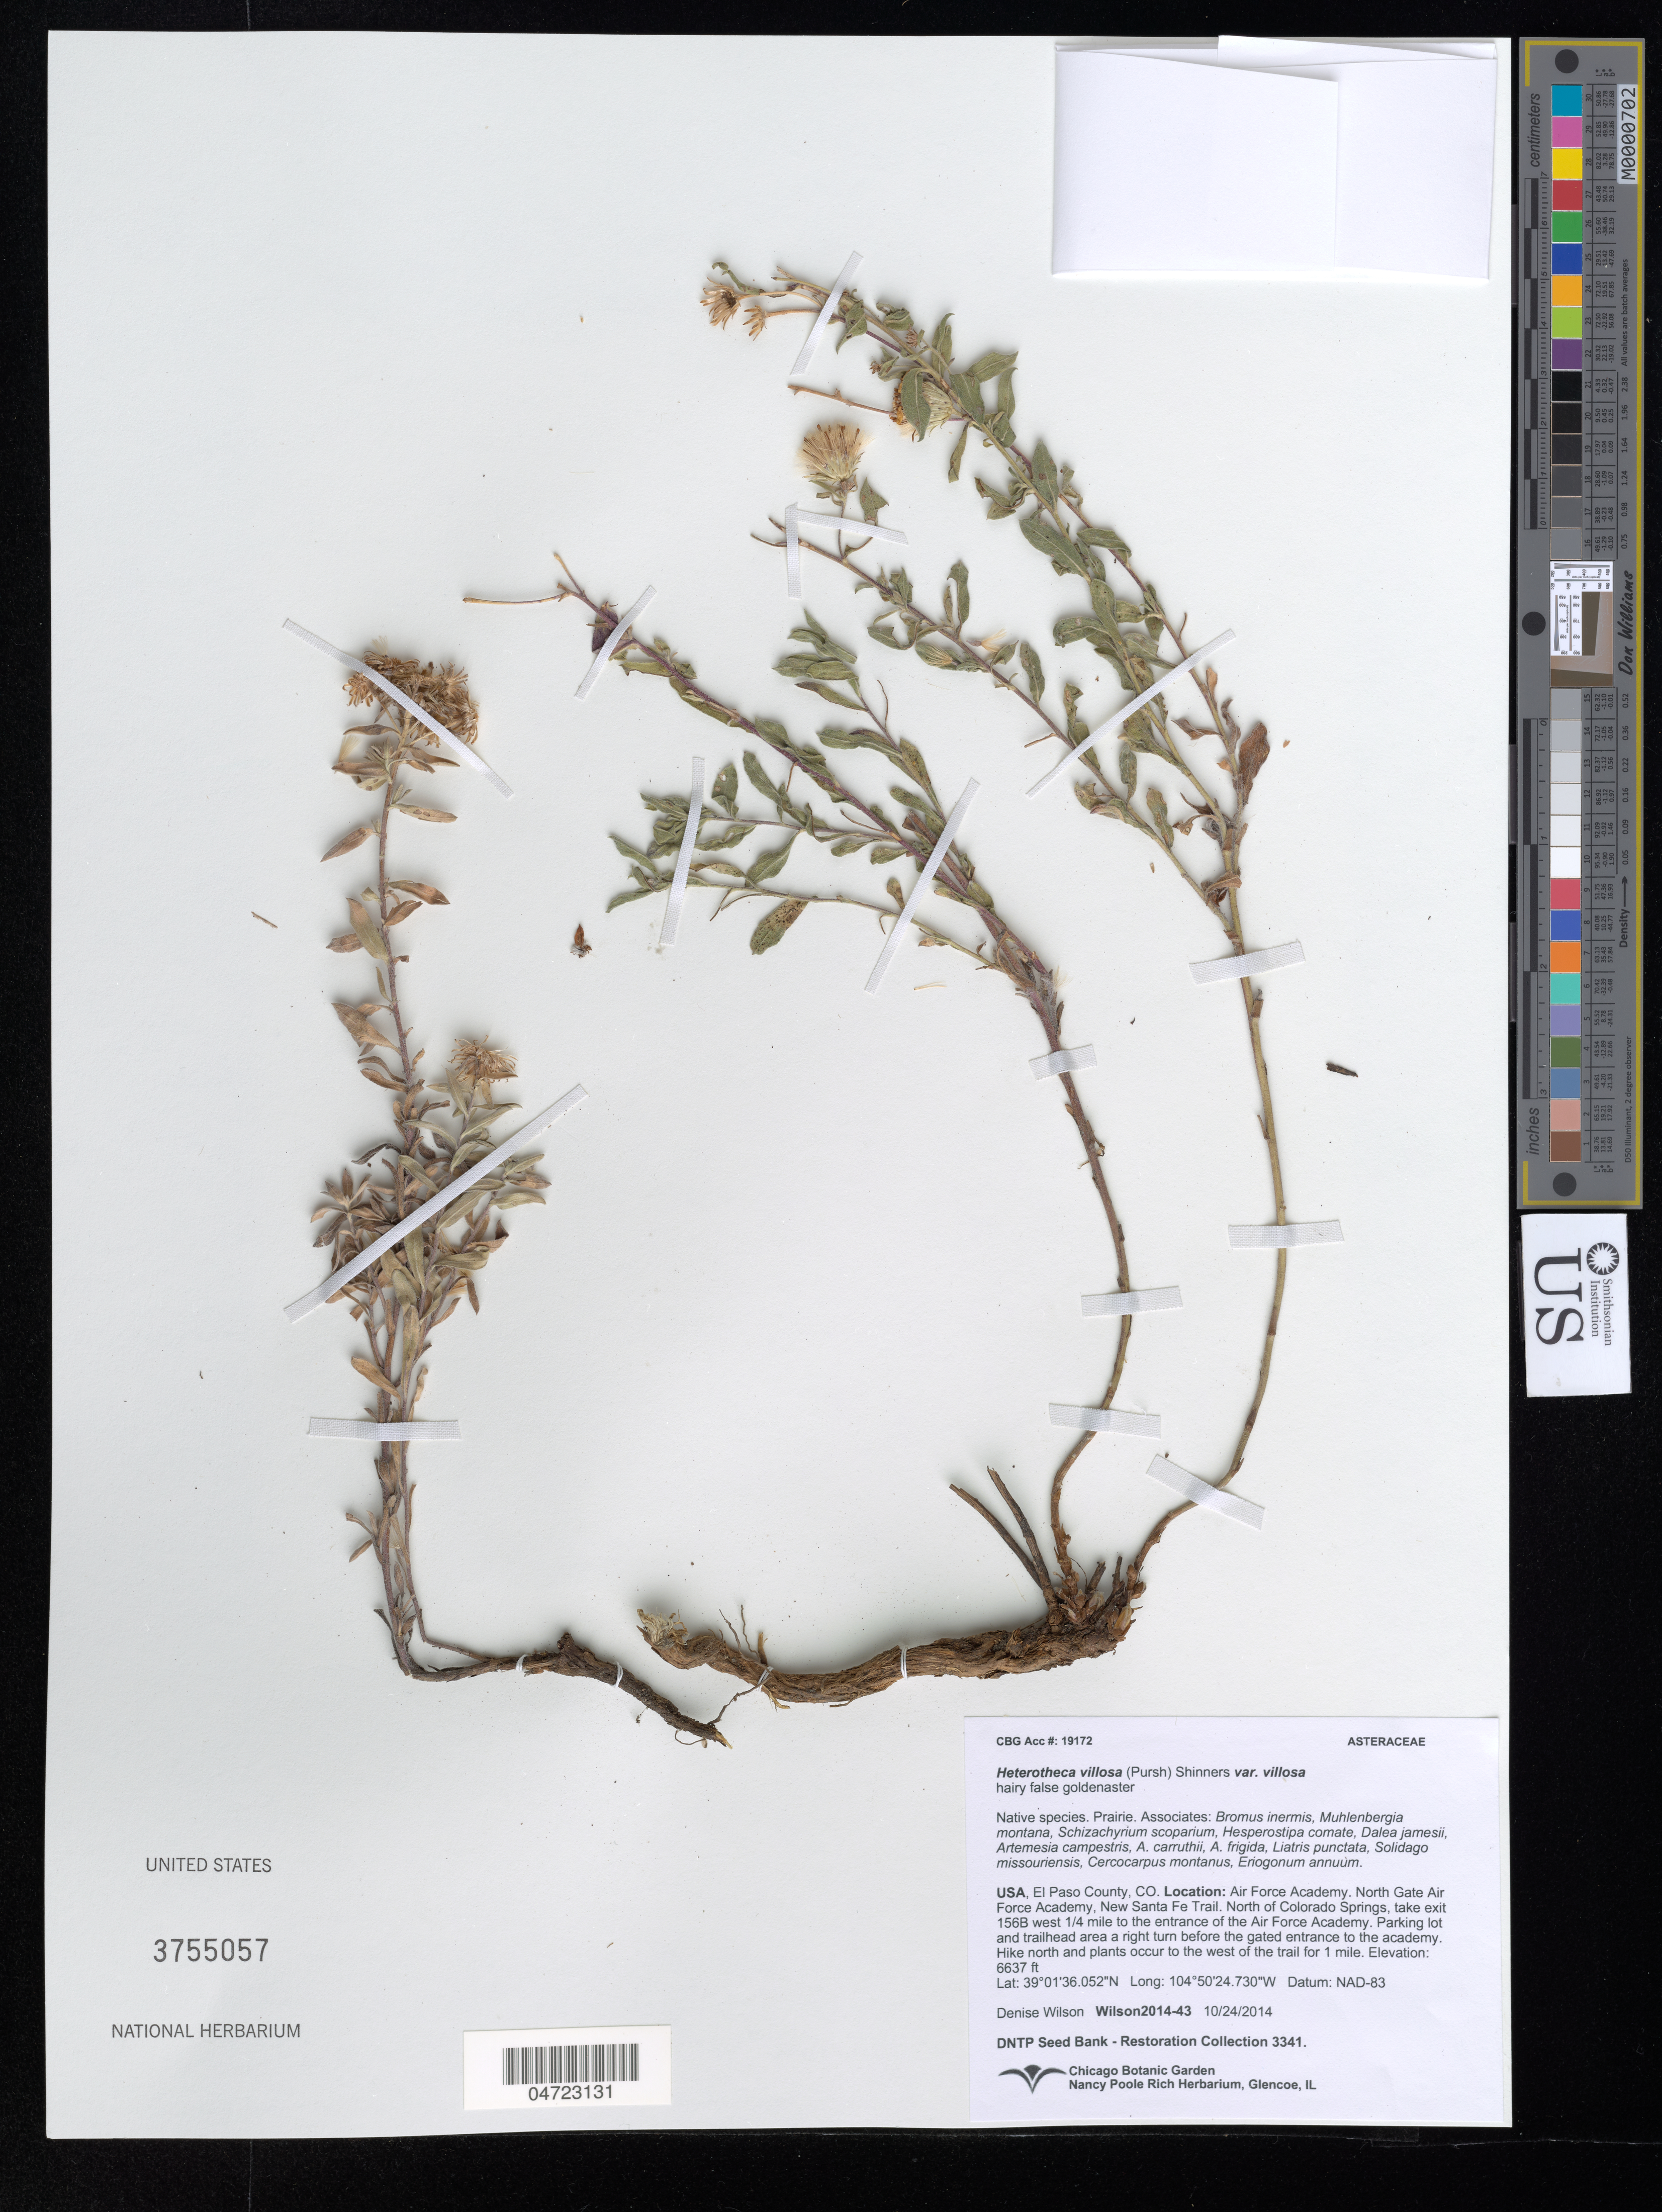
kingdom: Plantae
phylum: Tracheophyta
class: Magnoliopsida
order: Asterales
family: Asteraceae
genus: Heterotheca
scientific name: Heterotheca villosa var. villosa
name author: (Pursh) Shinners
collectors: D. Wilson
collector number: Wilson2014-43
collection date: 2014-10-24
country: United States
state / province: Colorado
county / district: El Paso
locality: El Paso County. Air Force Academy. North Gate Air Force Academy, New Santa Fe Trail. North of Colorado Springs, take exit 156B west 1/4 mile to the entrance of the Air Force Academy. Parking lot and trailhead area a right turn before the gated entrance to the academy. Hike north and plants occur to the west of the trail for 1 mile.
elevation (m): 2023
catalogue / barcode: US 3755057